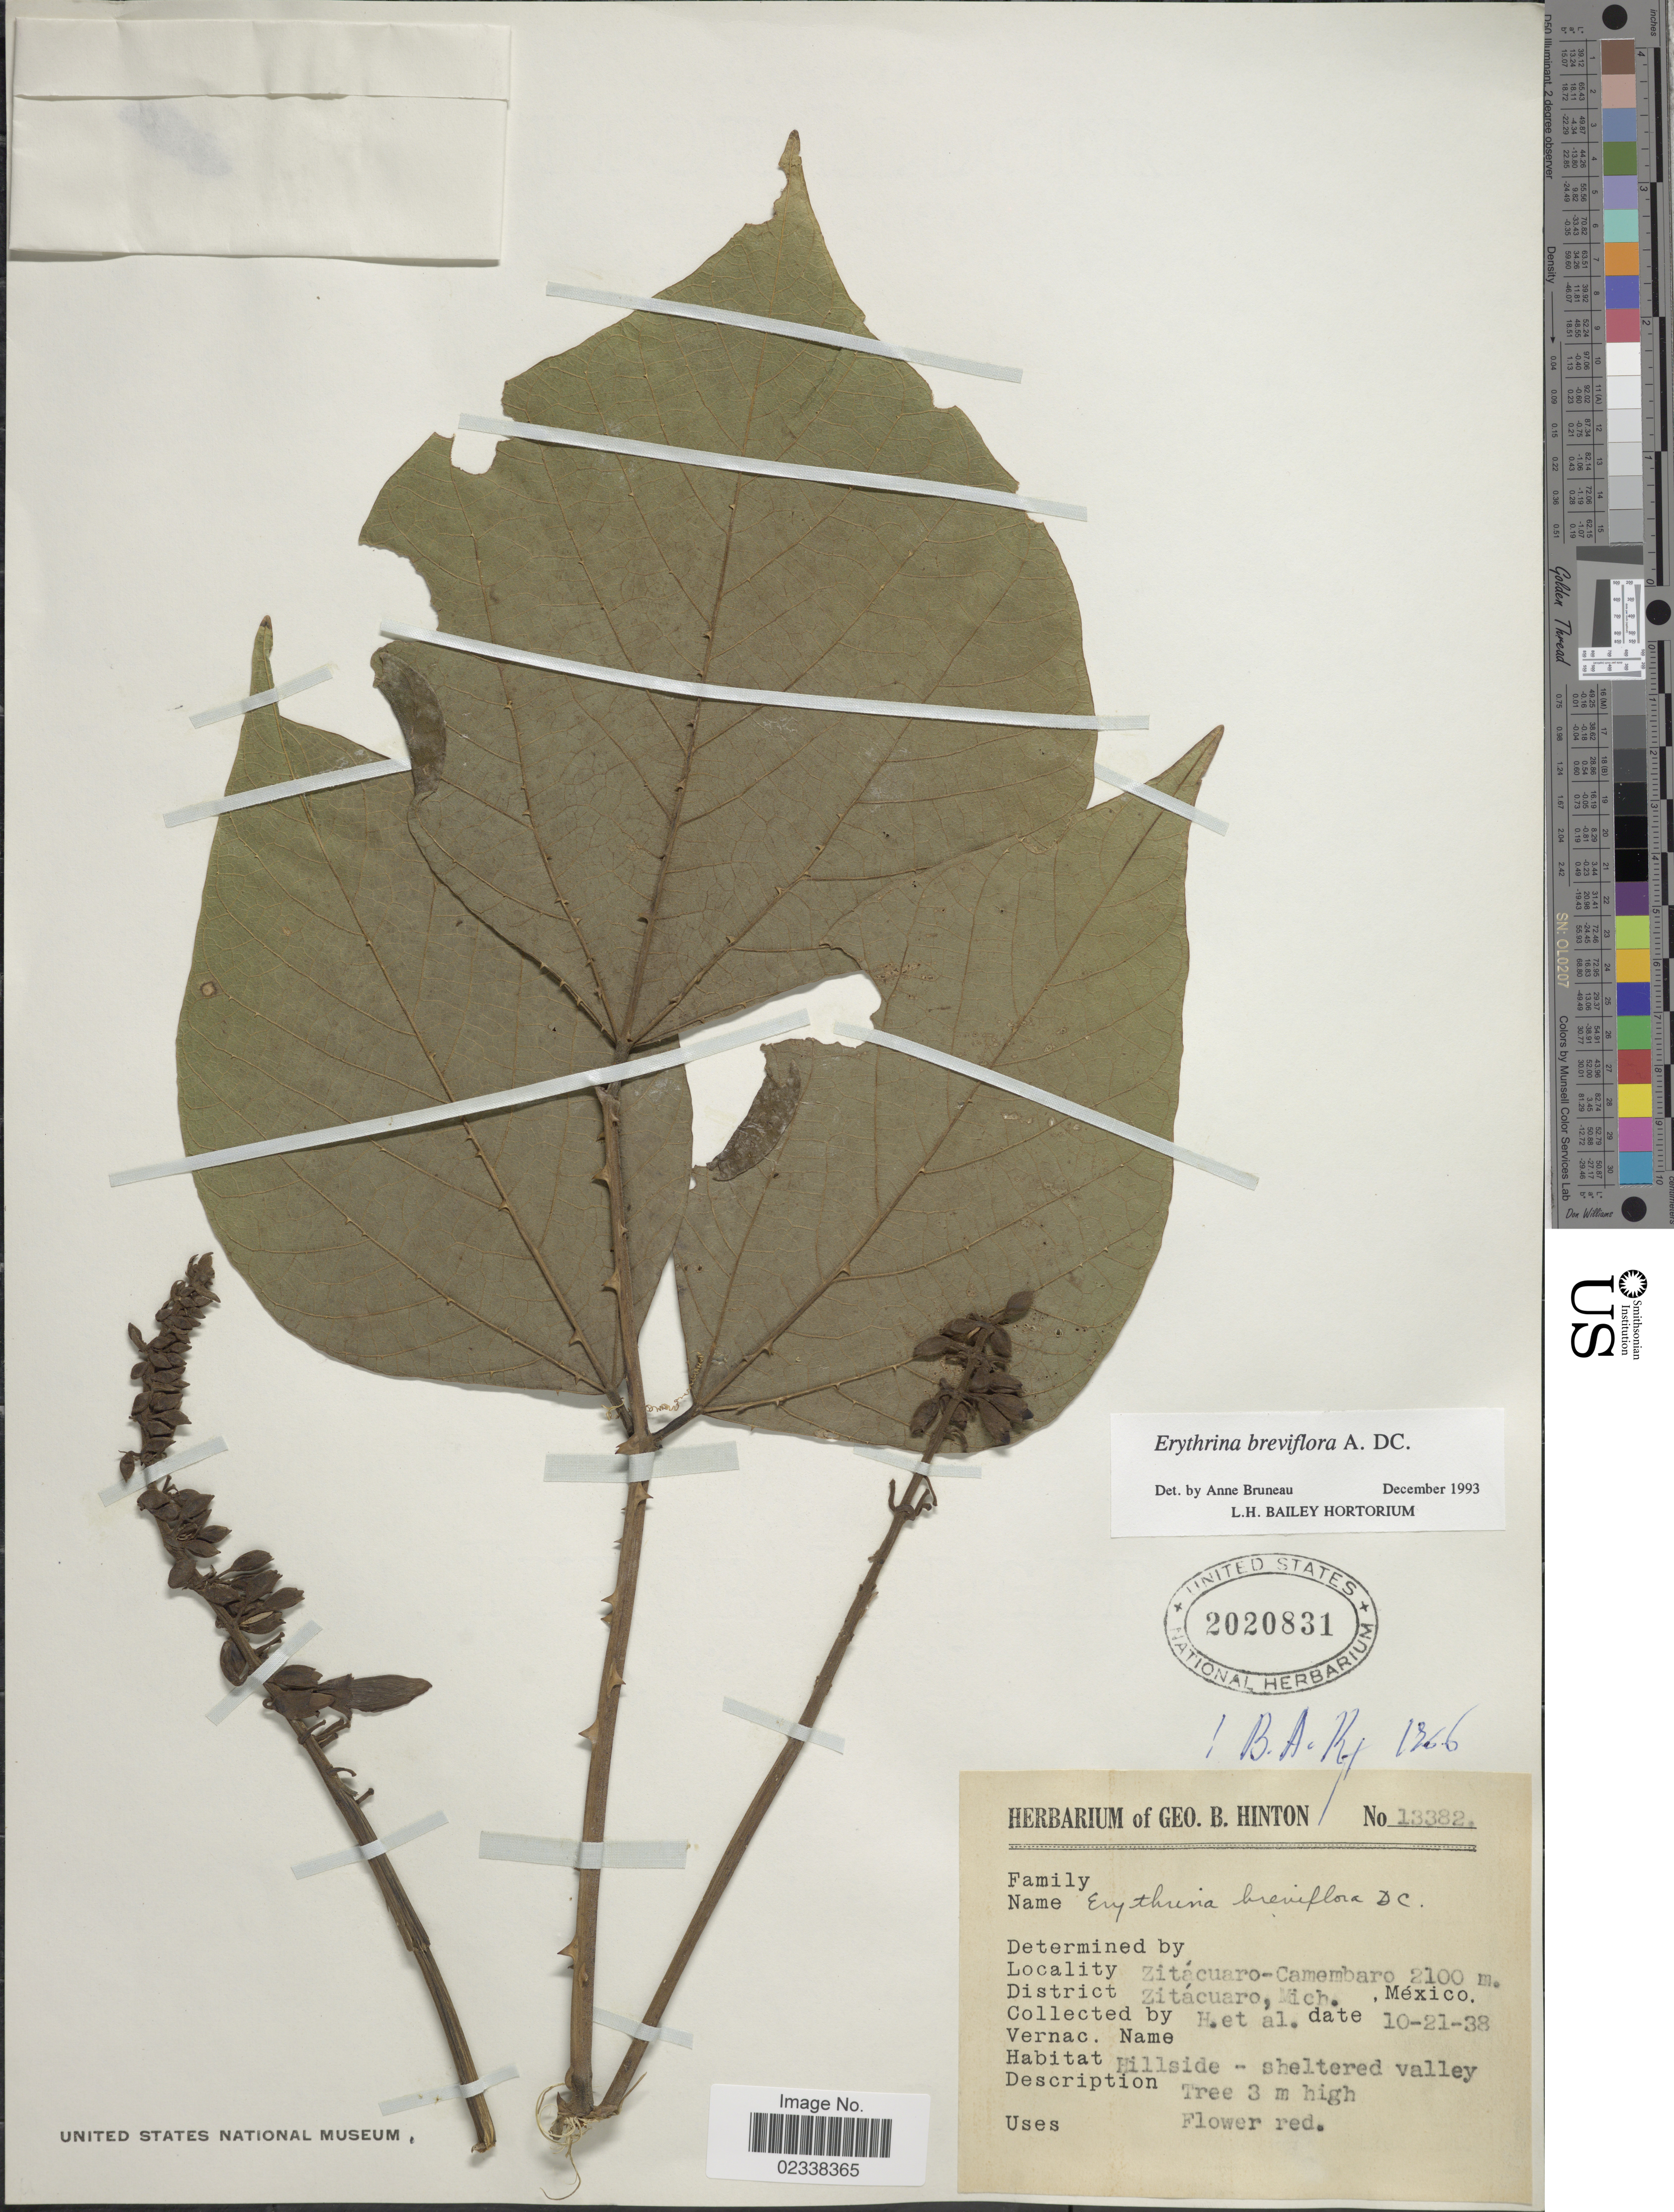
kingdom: Plantae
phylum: Tracheophyta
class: Magnoliopsida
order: Fabales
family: Fabaceae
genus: Erythrina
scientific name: Erythrina breviflora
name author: DC.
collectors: G. B. Hinton & et al.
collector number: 13382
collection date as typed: Transcribed d/m/y: 21/10/38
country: Mexico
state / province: Michoacán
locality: Zitacuaro- Camembaro, District Zitacuaro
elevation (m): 2100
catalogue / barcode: US 2020831